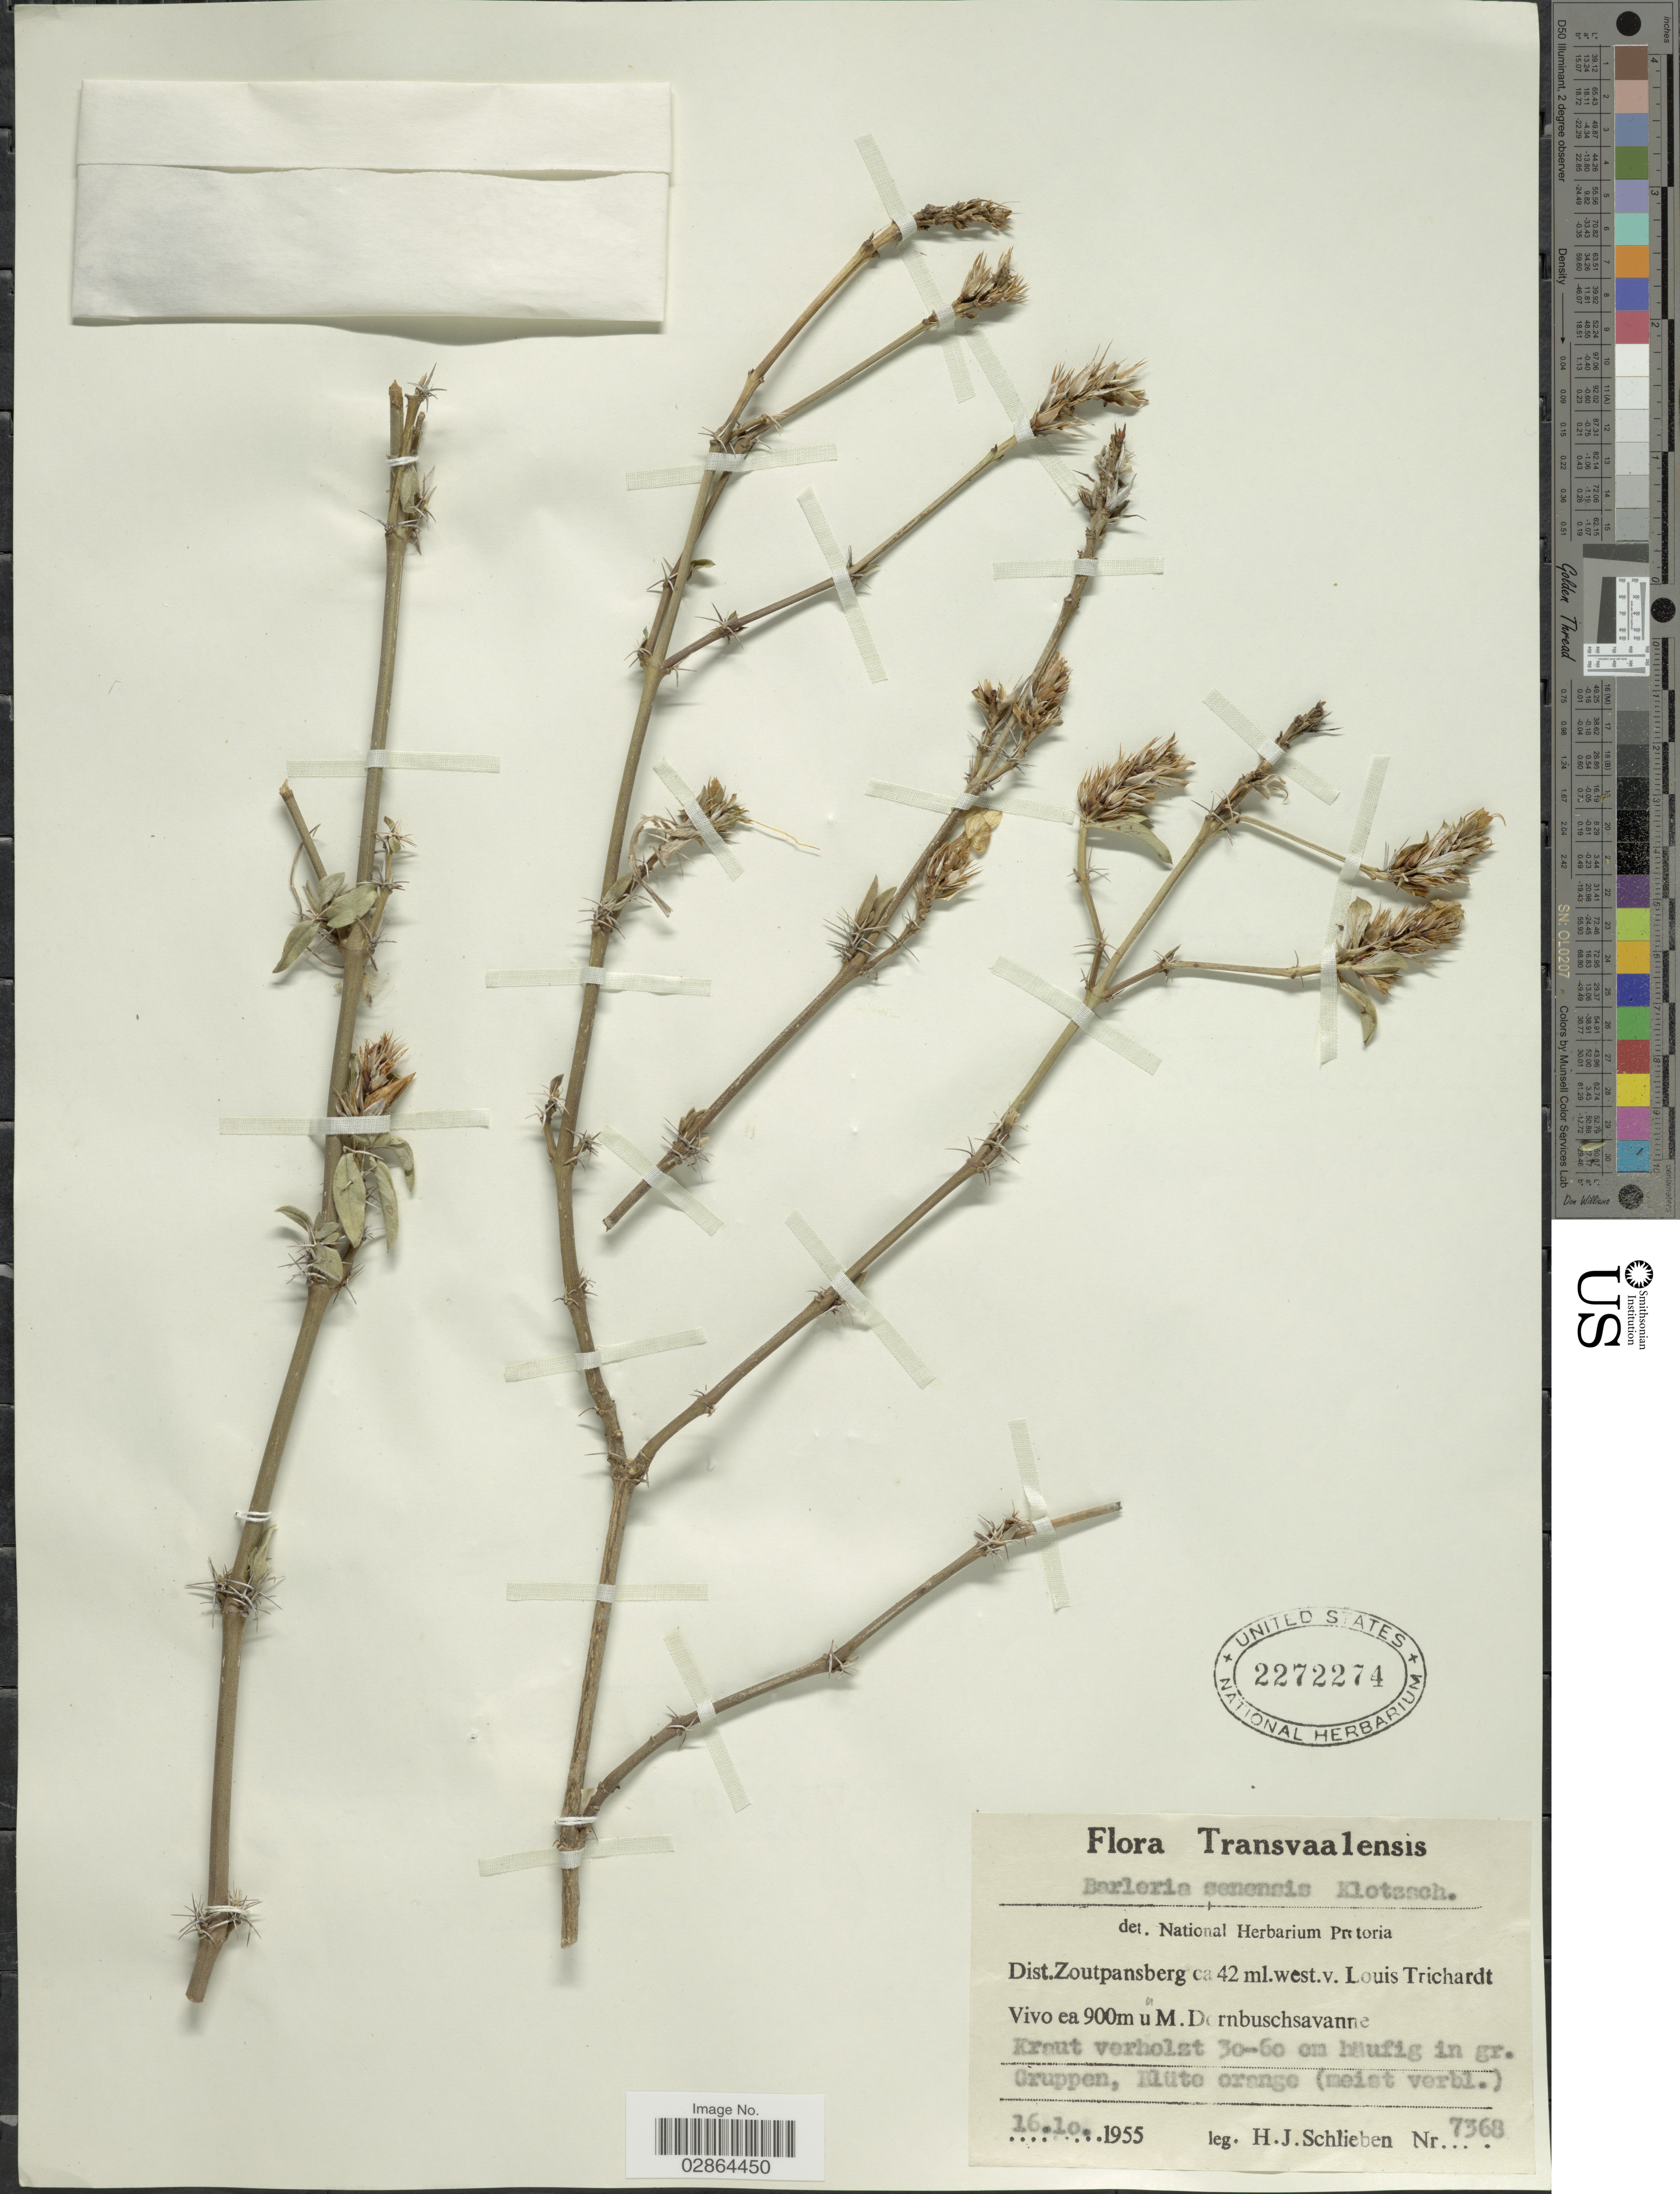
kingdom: Plantae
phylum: Tracheophyta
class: Magnoliopsida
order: Lamiales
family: Acanthaceae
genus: Barleria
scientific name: Barleria senensis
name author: Klotzsch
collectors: H. J. Schlieben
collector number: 7368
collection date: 1955-10-16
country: South Africa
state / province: Limpopo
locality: Transvaalensis. Dist. Zoutpansberg ca 42 ml. west. v. Louis Trichardt Vivo.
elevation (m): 900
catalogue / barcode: US 2272274